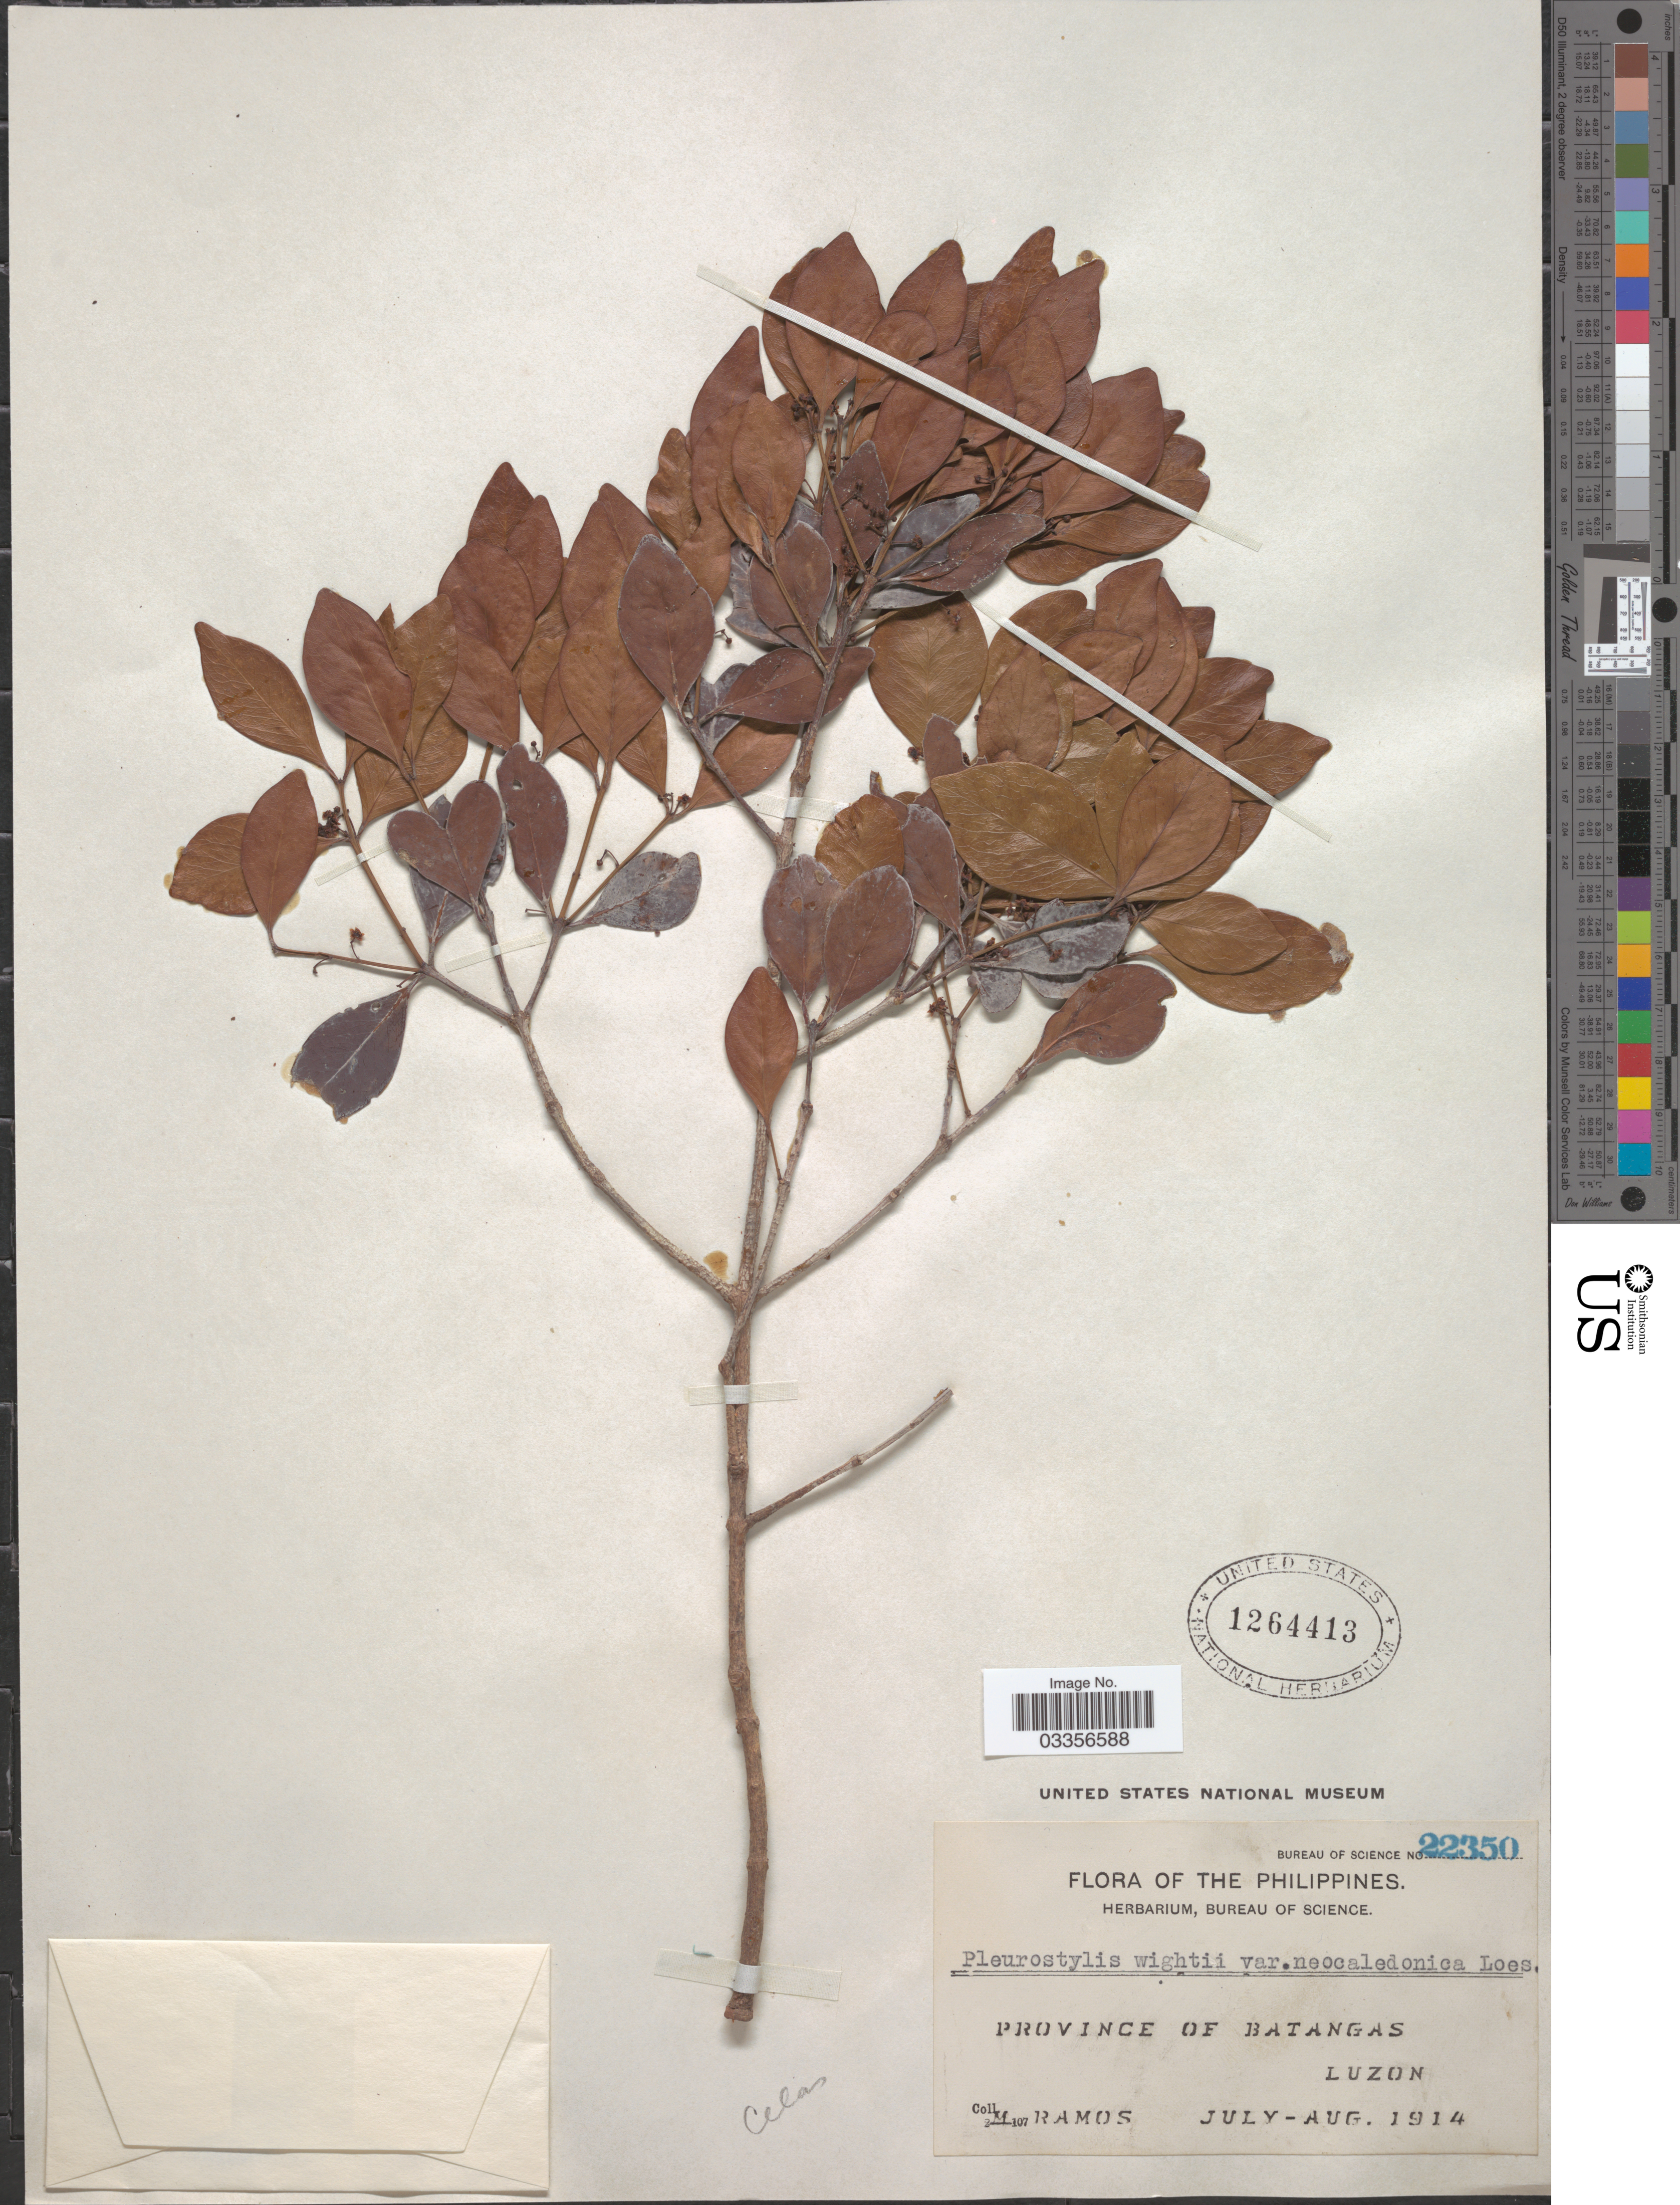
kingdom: Plantae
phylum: Tracheophyta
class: Magnoliopsida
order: Celastrales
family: Celastraceae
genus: Pleurostylia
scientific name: Pleurostylia wightii var. neocaledonia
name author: Loes.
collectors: M. Ramos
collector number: Bureau of Science 22350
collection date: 1914-07/1914-08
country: Philippines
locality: Province of Batangas, Luzon.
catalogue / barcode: US 1264413